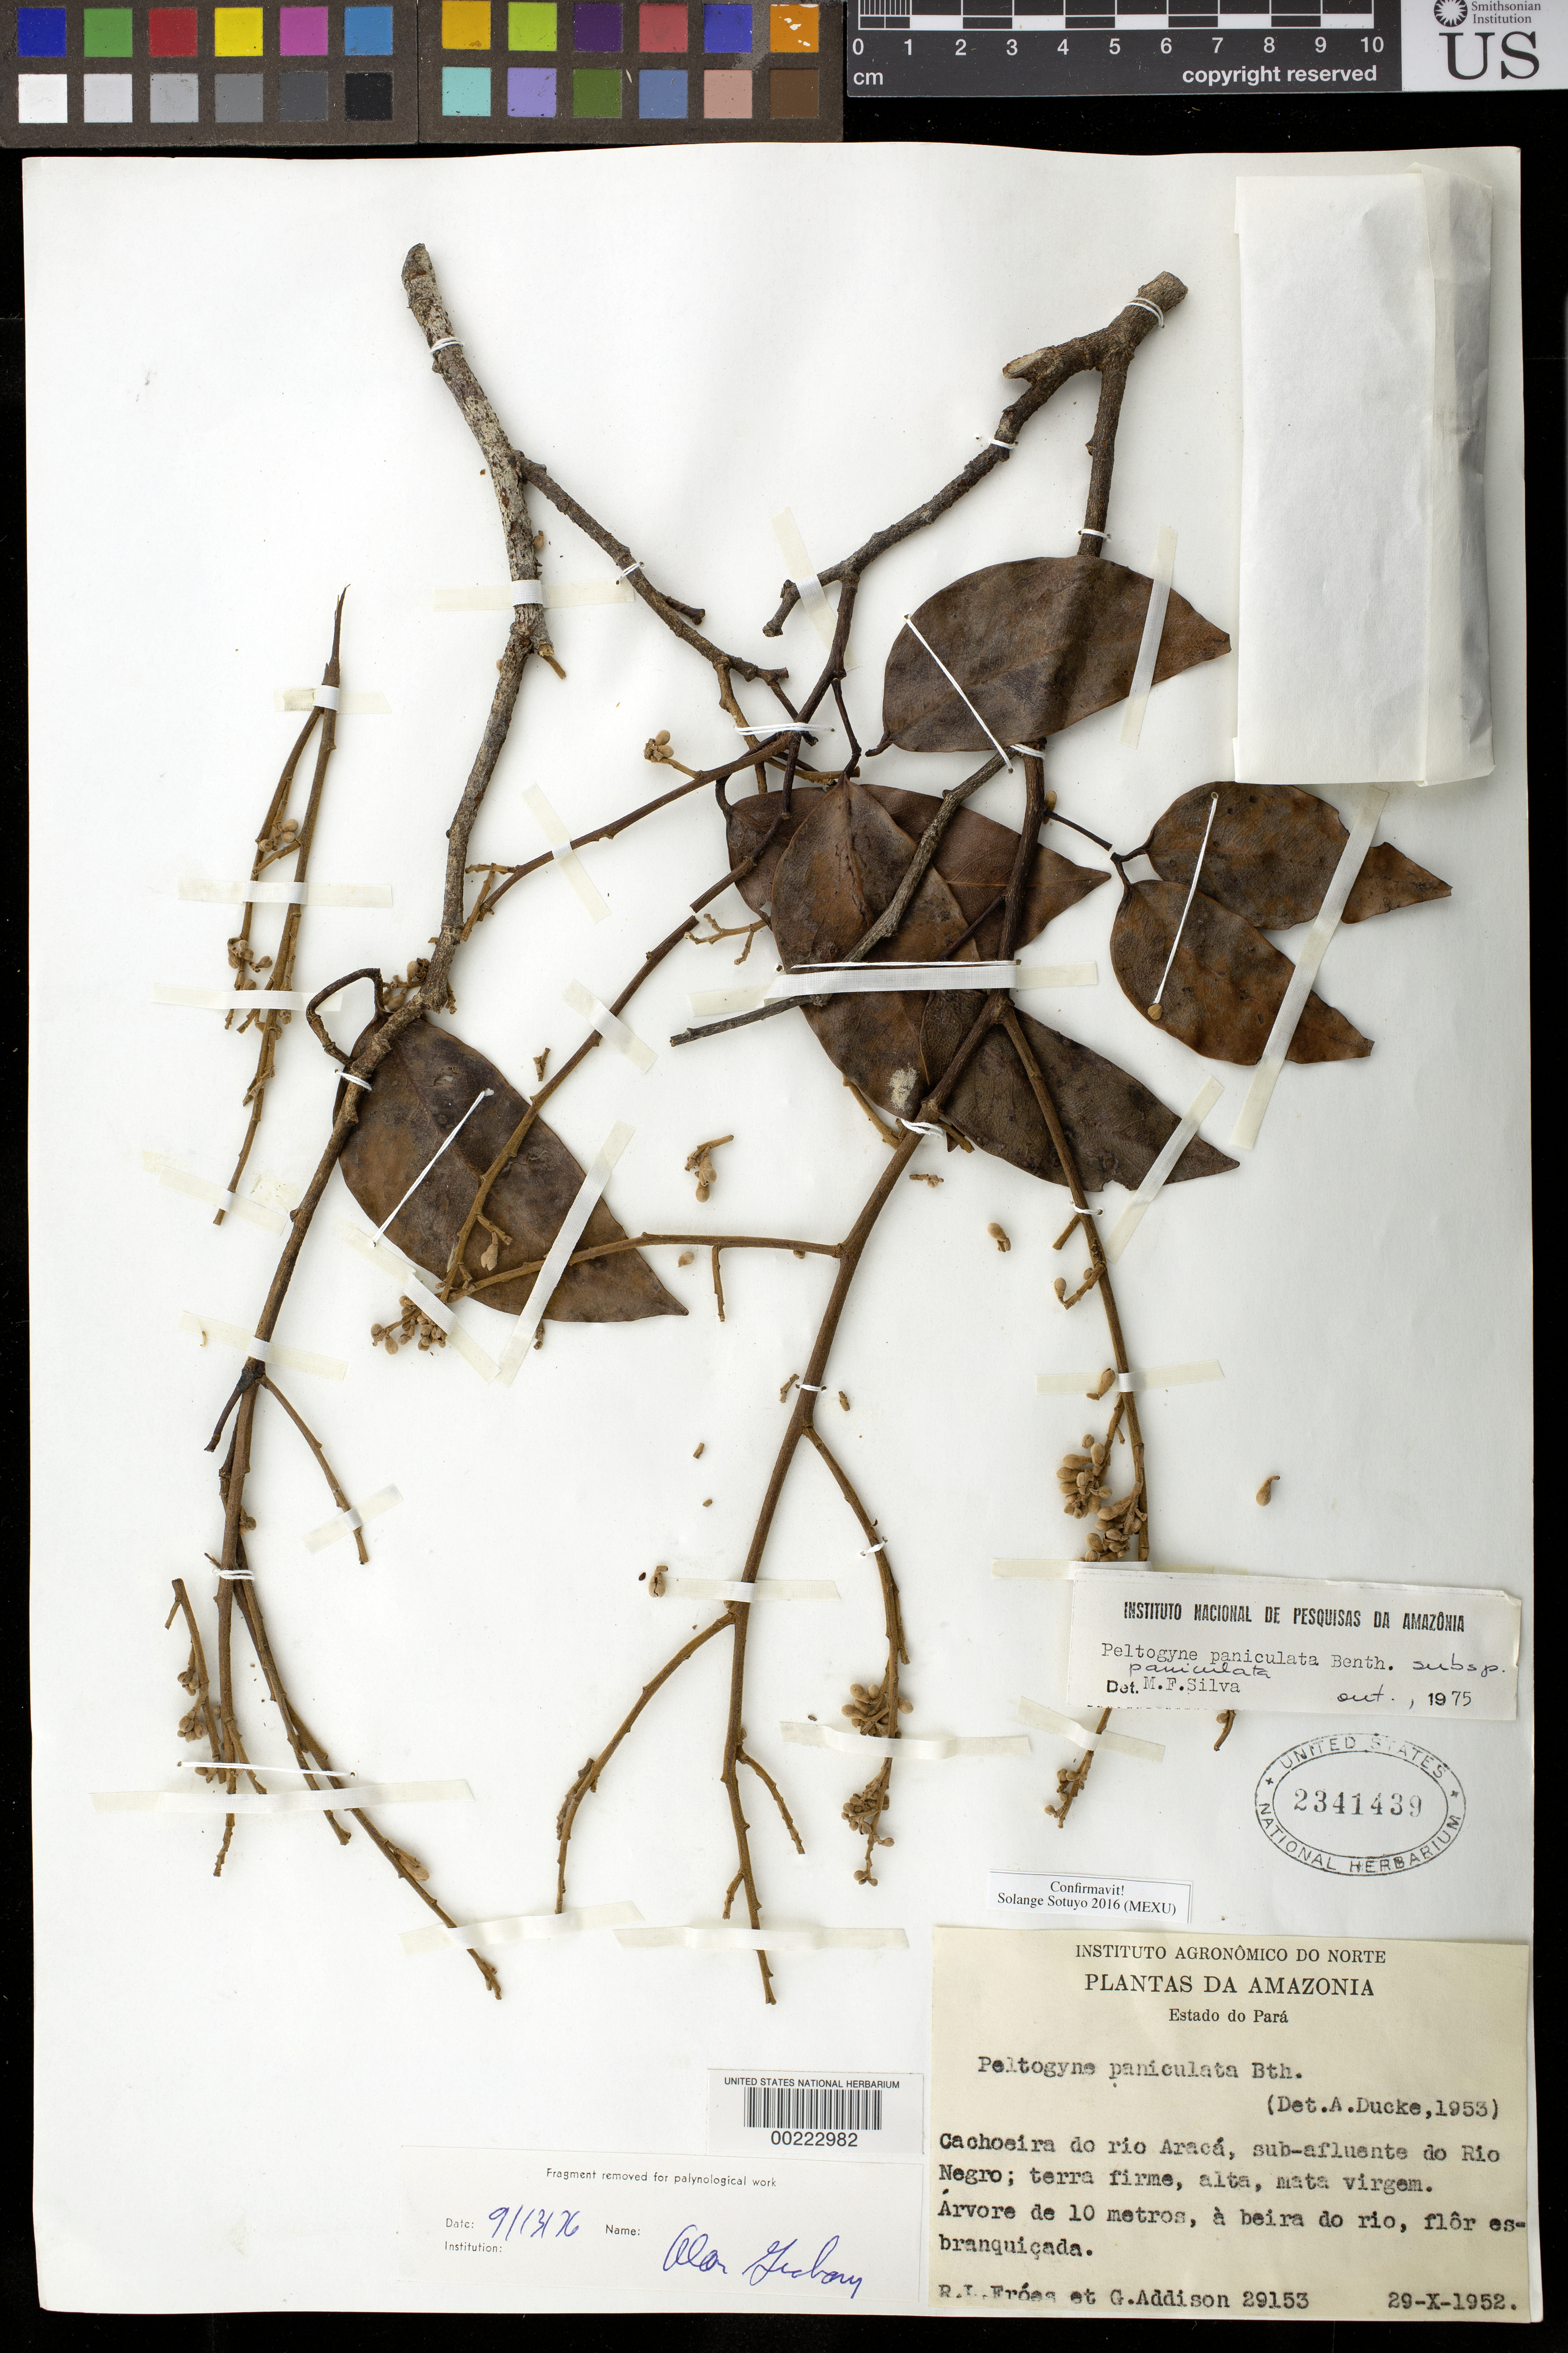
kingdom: Plantae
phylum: Tracheophyta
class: Magnoliopsida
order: Fabales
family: Fabaceae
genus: Peltogyne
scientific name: Peltogyne paniculata subsp. paniculata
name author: Benth.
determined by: Sotuyo, Solange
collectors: R. L. Fróes & G. Addison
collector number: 29153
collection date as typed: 29 Oct 1952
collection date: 1952-10-29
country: Brazil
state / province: Pará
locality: Watervall of rio araca; subaffluence of rio negro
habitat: Terra firme, deep, virgin forest, bank of river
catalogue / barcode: US 2341439